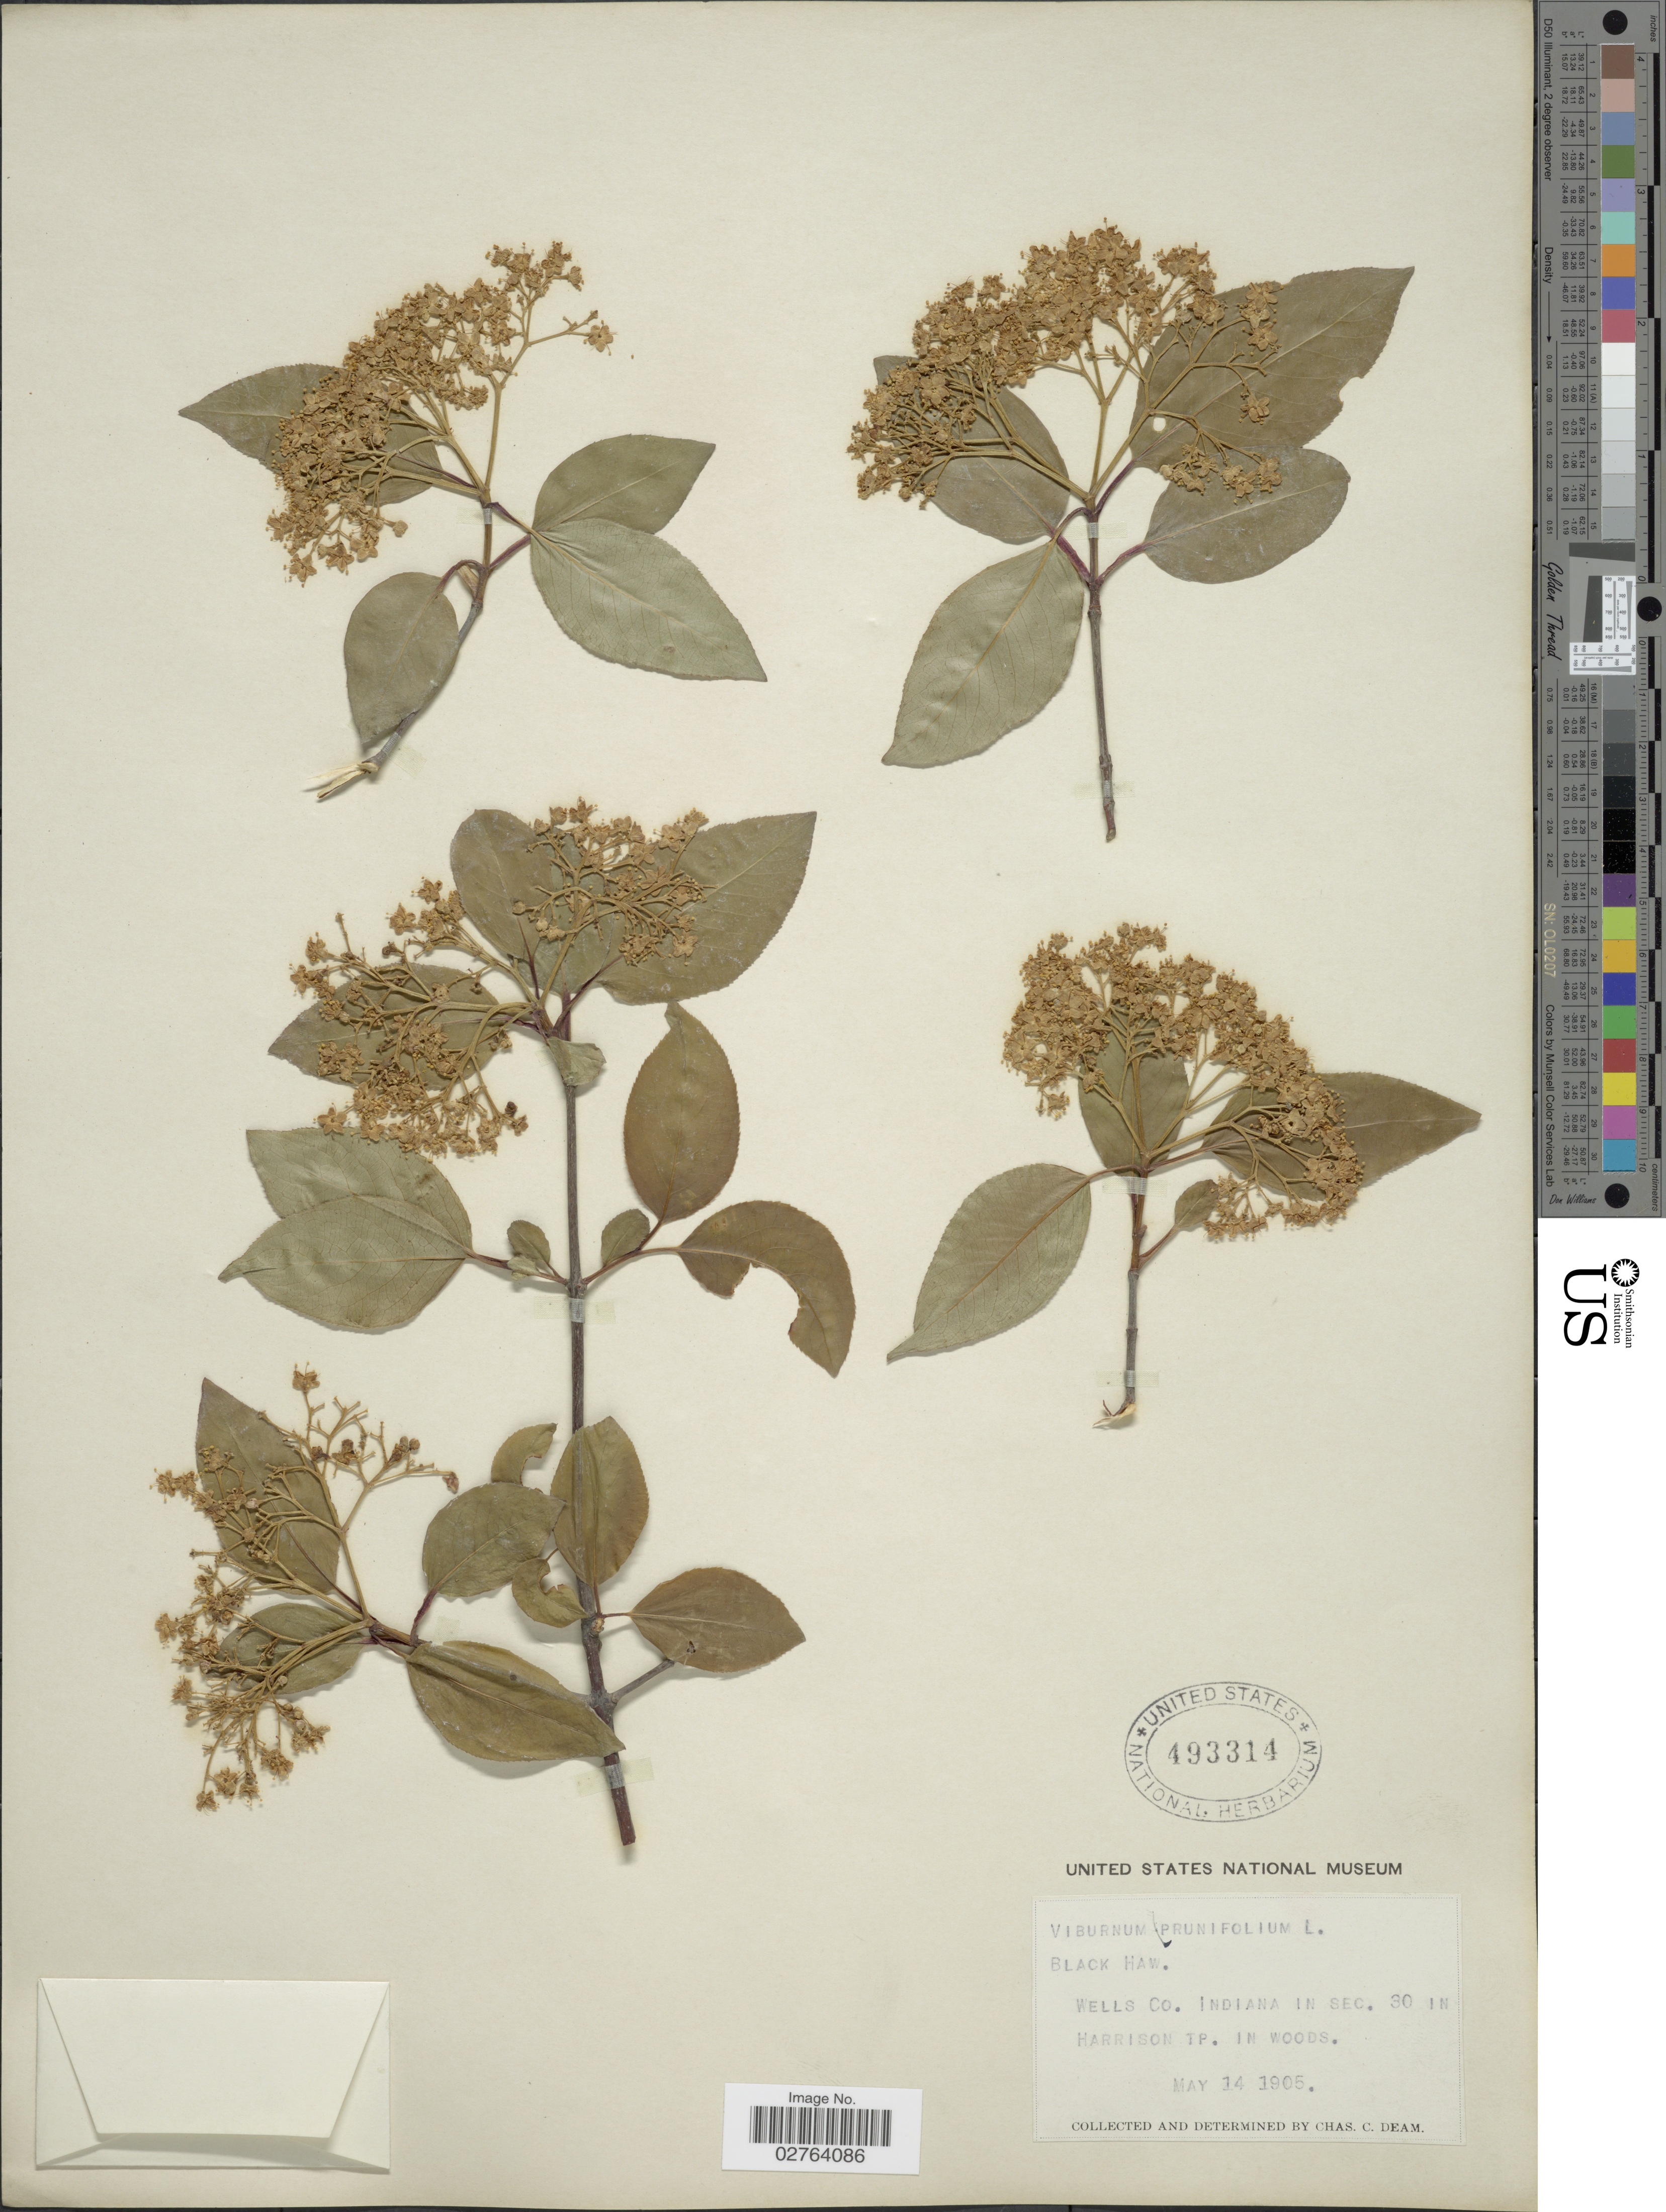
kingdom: Plantae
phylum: Tracheophyta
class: Magnoliopsida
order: Dipsacales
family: Viburnaceae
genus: Viburnum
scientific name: Viburnum prunifolium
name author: L.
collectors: C. C. Deam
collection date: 1905-05-14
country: United States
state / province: Indiana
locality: Wells Co. Indiana in sec. 30 in Harrison Tp. in woods.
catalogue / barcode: US 493314